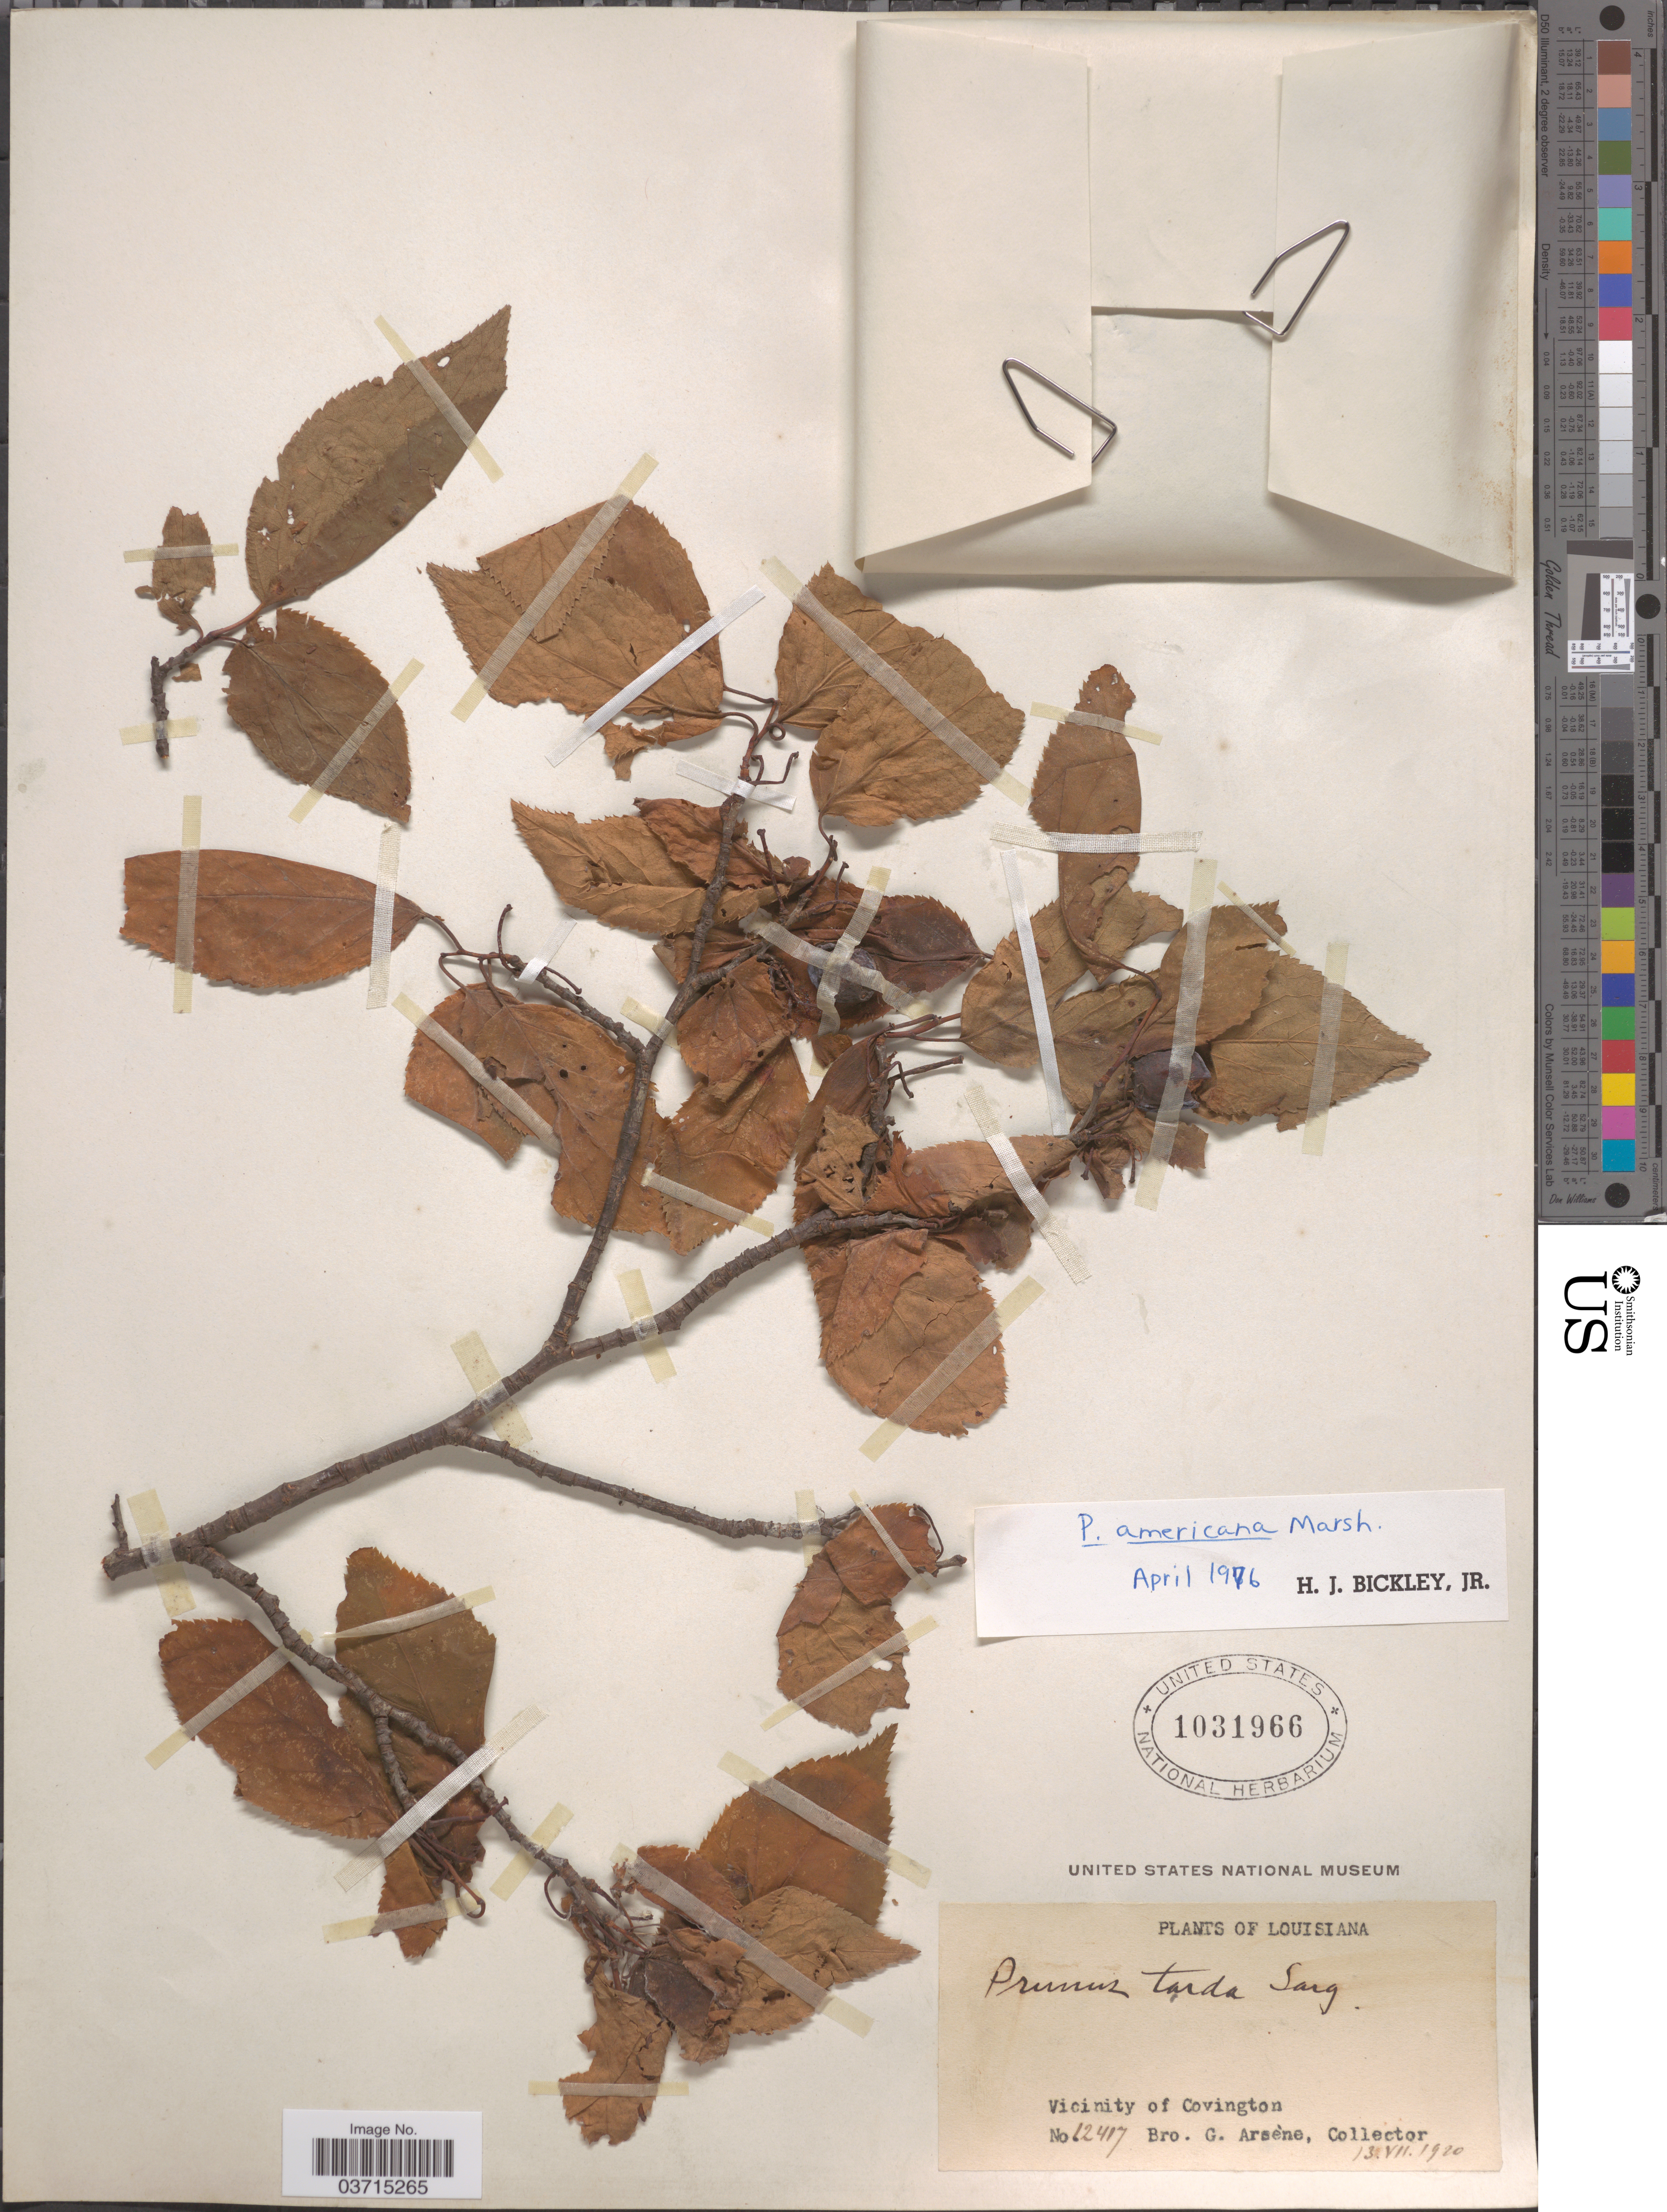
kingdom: Plantae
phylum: Tracheophyta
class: Magnoliopsida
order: Rosales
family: Rosaceae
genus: Prunus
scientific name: Prunus americana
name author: Marshall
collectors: Bro. G. Arsène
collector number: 12417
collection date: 1920-07-13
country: United States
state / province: Louisiana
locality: Vicinity of Covington.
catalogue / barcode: US 1031966